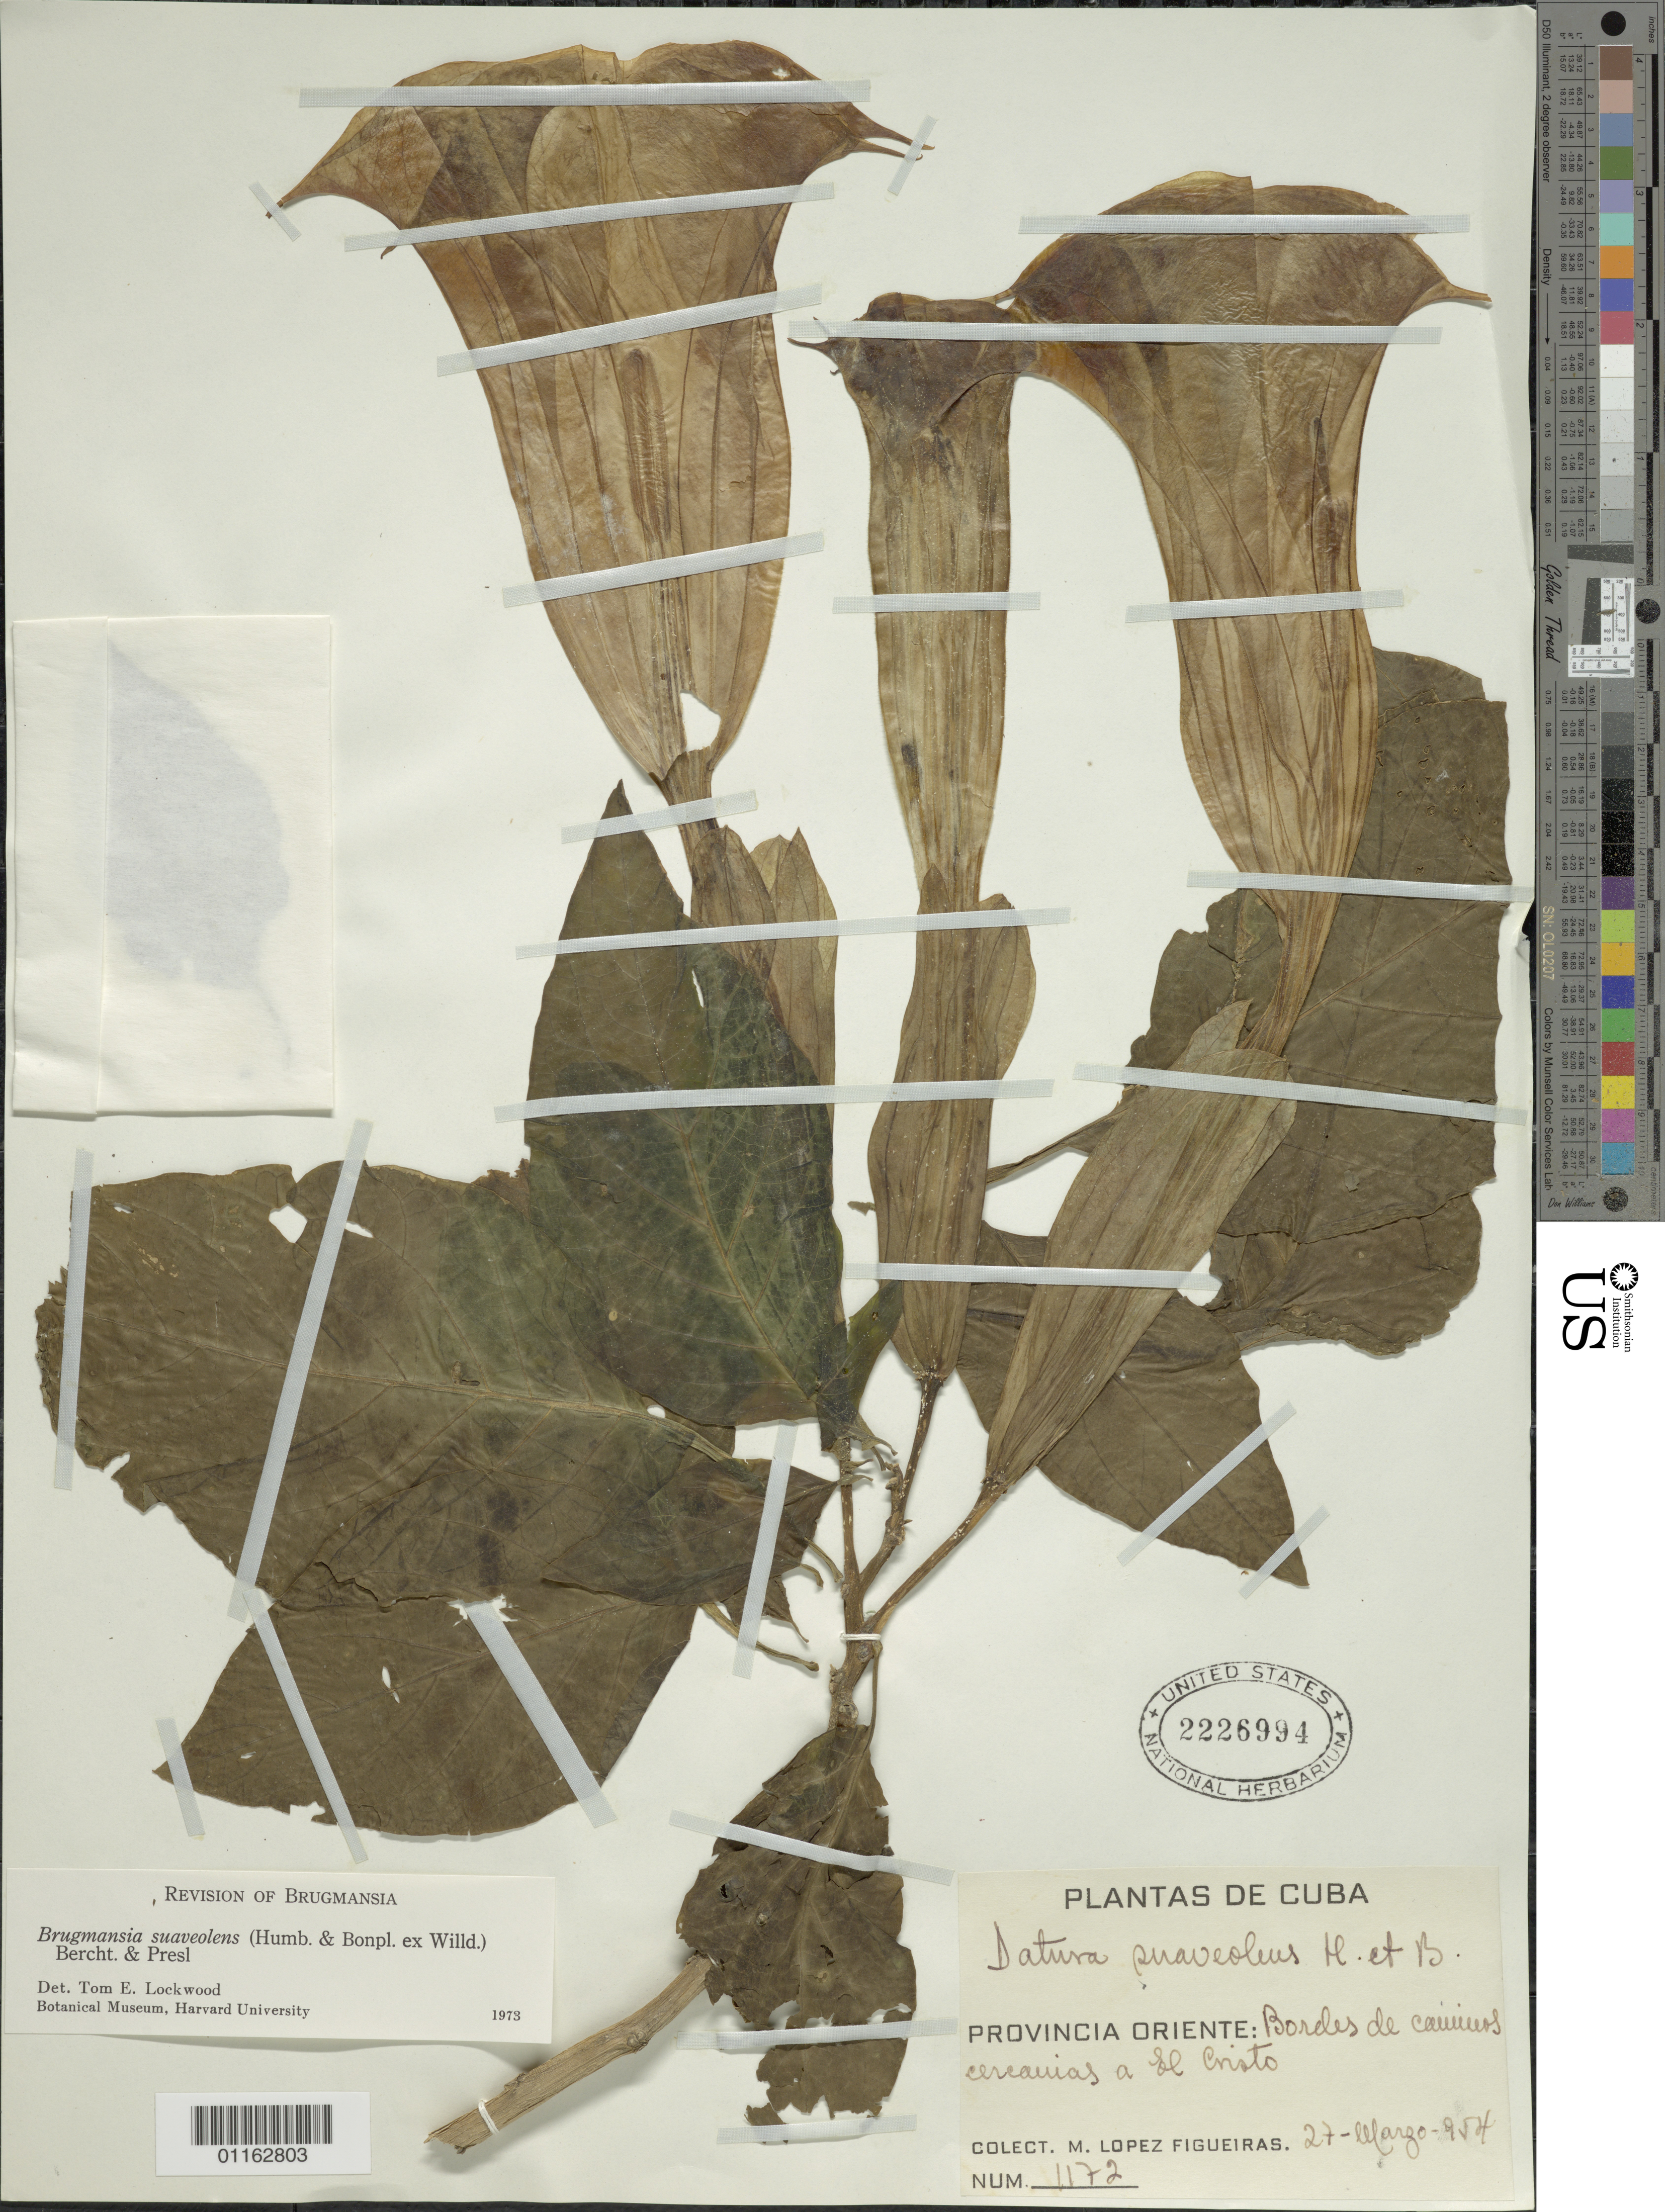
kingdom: Plantae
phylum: Tracheophyta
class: Magnoliopsida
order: Solanales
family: Solanaceae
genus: Brugmansia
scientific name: Brugmansia suaveolens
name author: (Humb. & Bonpl. ex Willd.) Brecht. & J. Presl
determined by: Lockwood, T. E.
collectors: M. López Figueiras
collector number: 1172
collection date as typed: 27 Mar 1954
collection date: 1954-03-27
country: Cuba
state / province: Oriente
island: Cuba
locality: Bordes de cameieos cercauias a El Cristo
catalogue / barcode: US 2226994